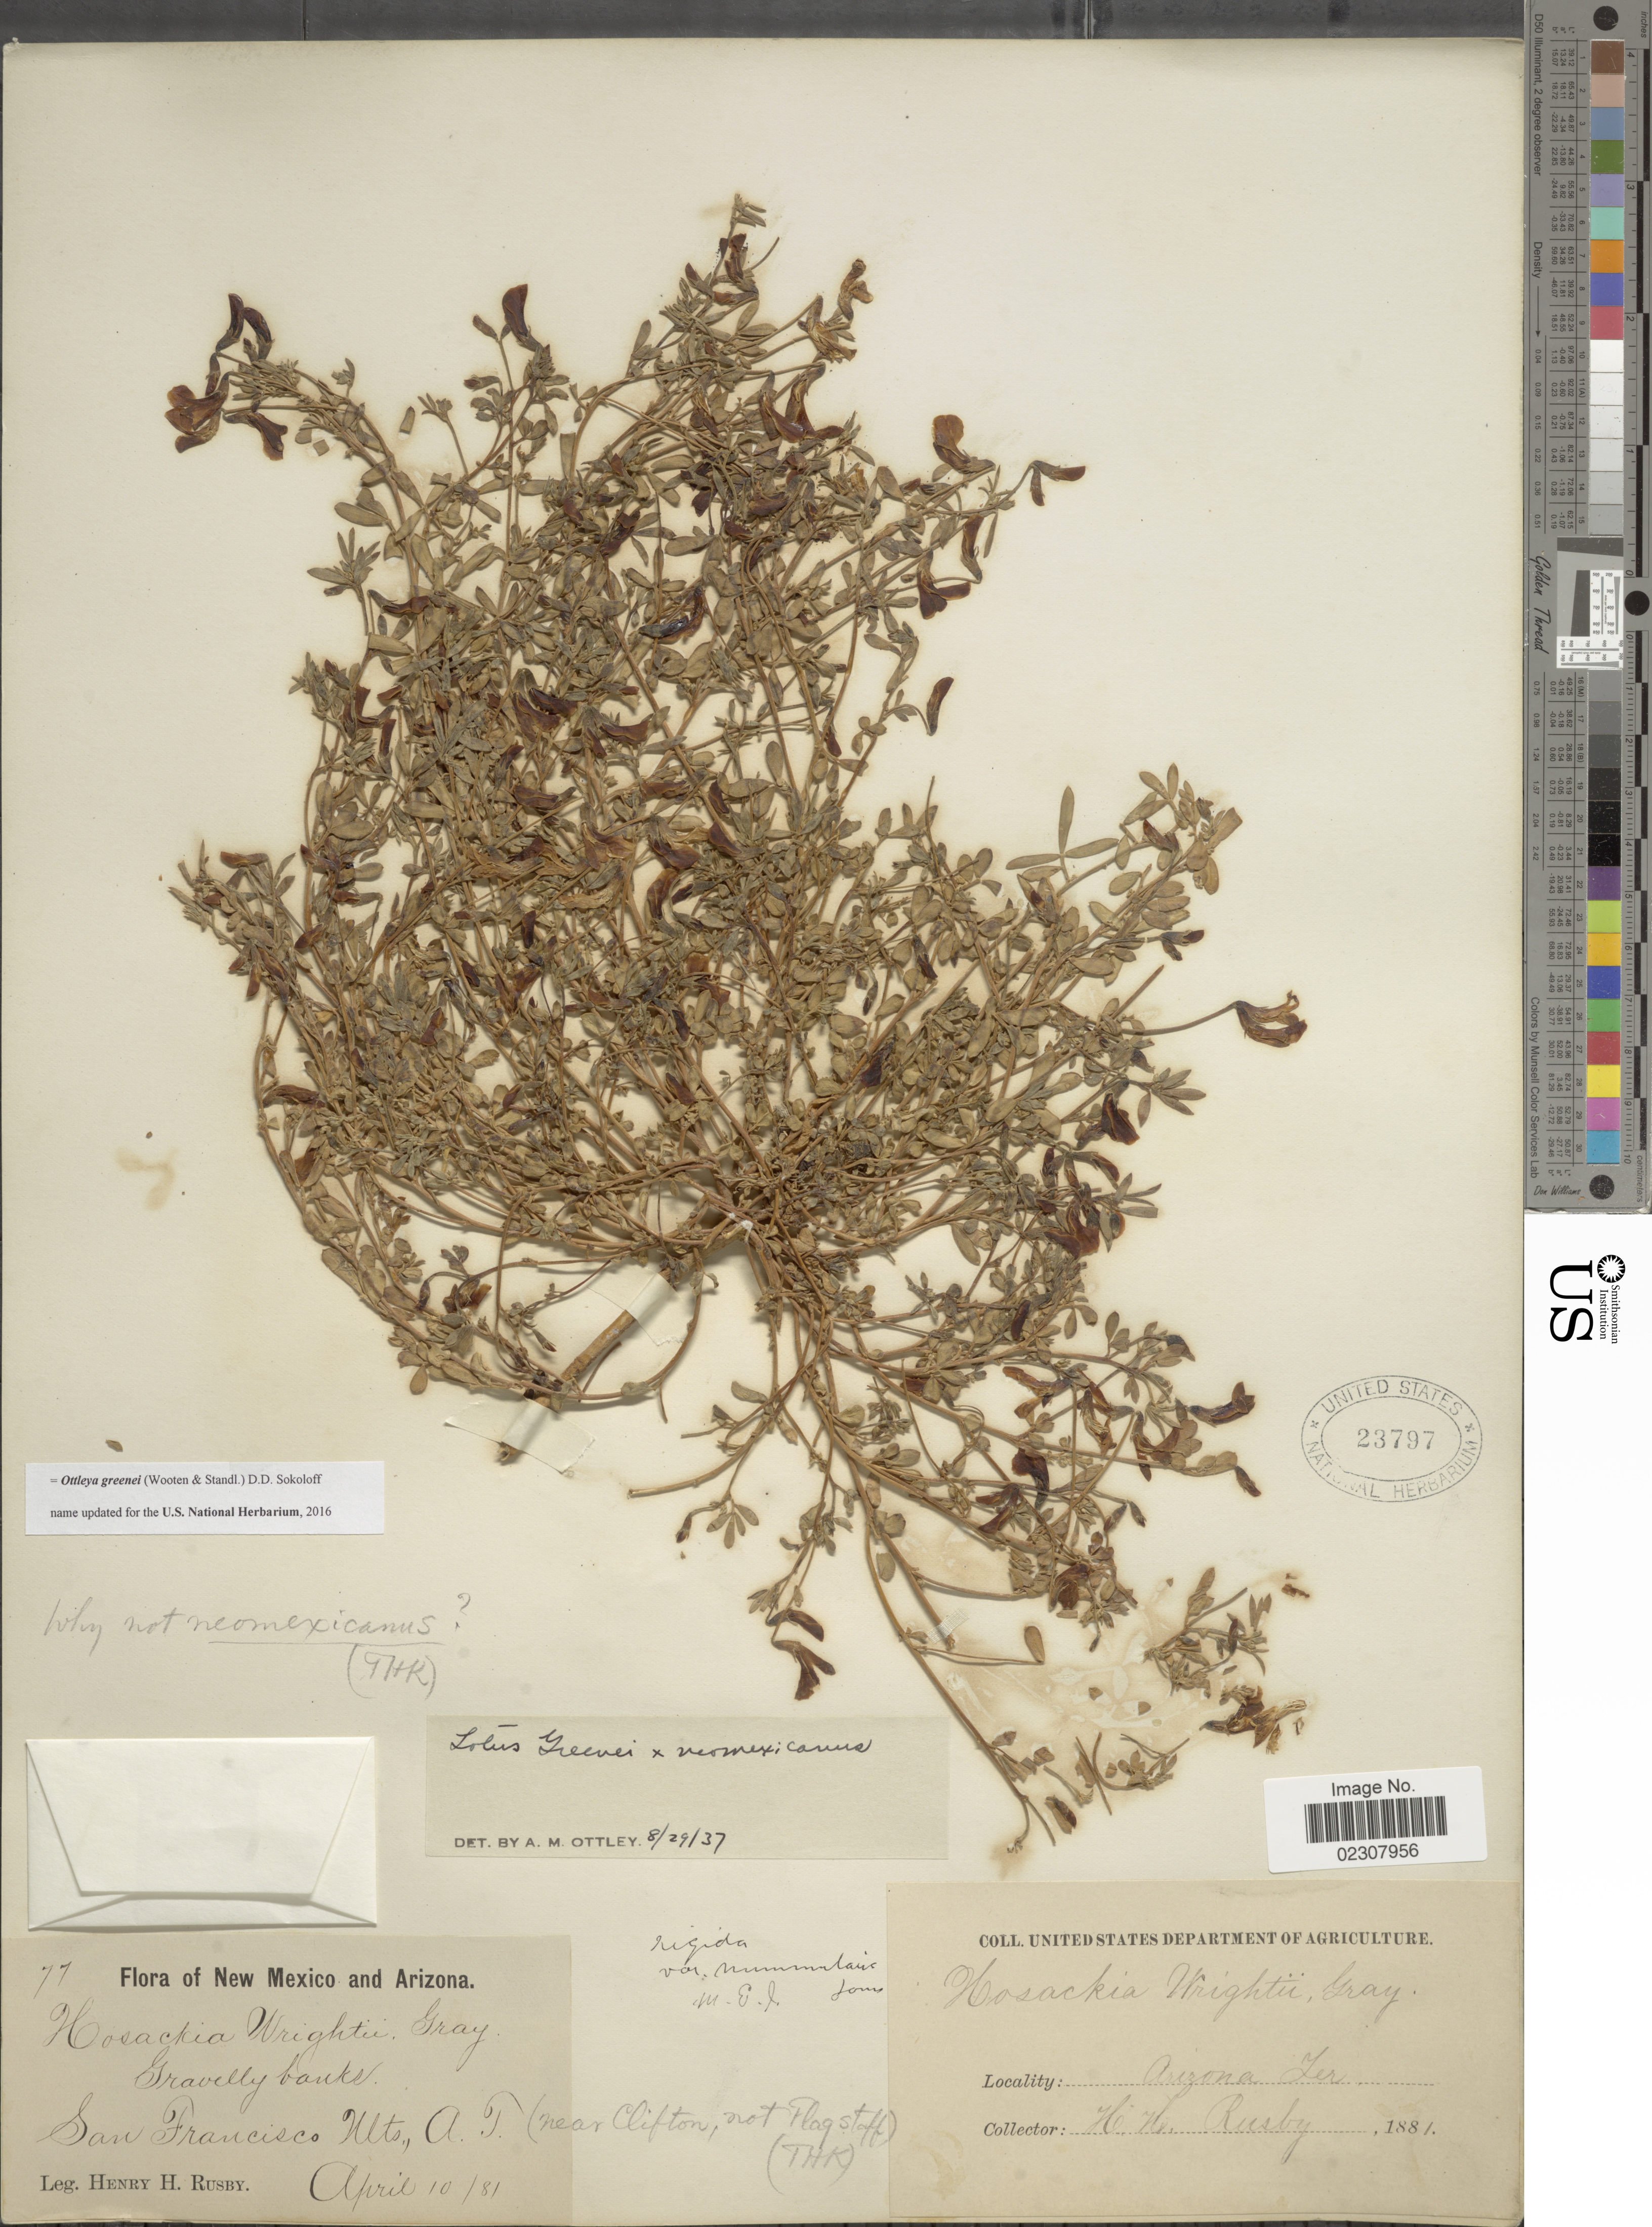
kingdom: Plantae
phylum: Tracheophyta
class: Magnoliopsida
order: Fabales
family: Fabaceae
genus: Ottleya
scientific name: Ottleya greenei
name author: (Wooten & Standl.) D.D. Sokoloff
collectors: H. H. Rusby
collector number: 77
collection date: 1881-04-10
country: United States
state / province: Arizona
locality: New Mexico and Arizona, Gravelly banks, San Francisco Mts., A.T. (near Clifton, not Flagstaff)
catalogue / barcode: US 23797